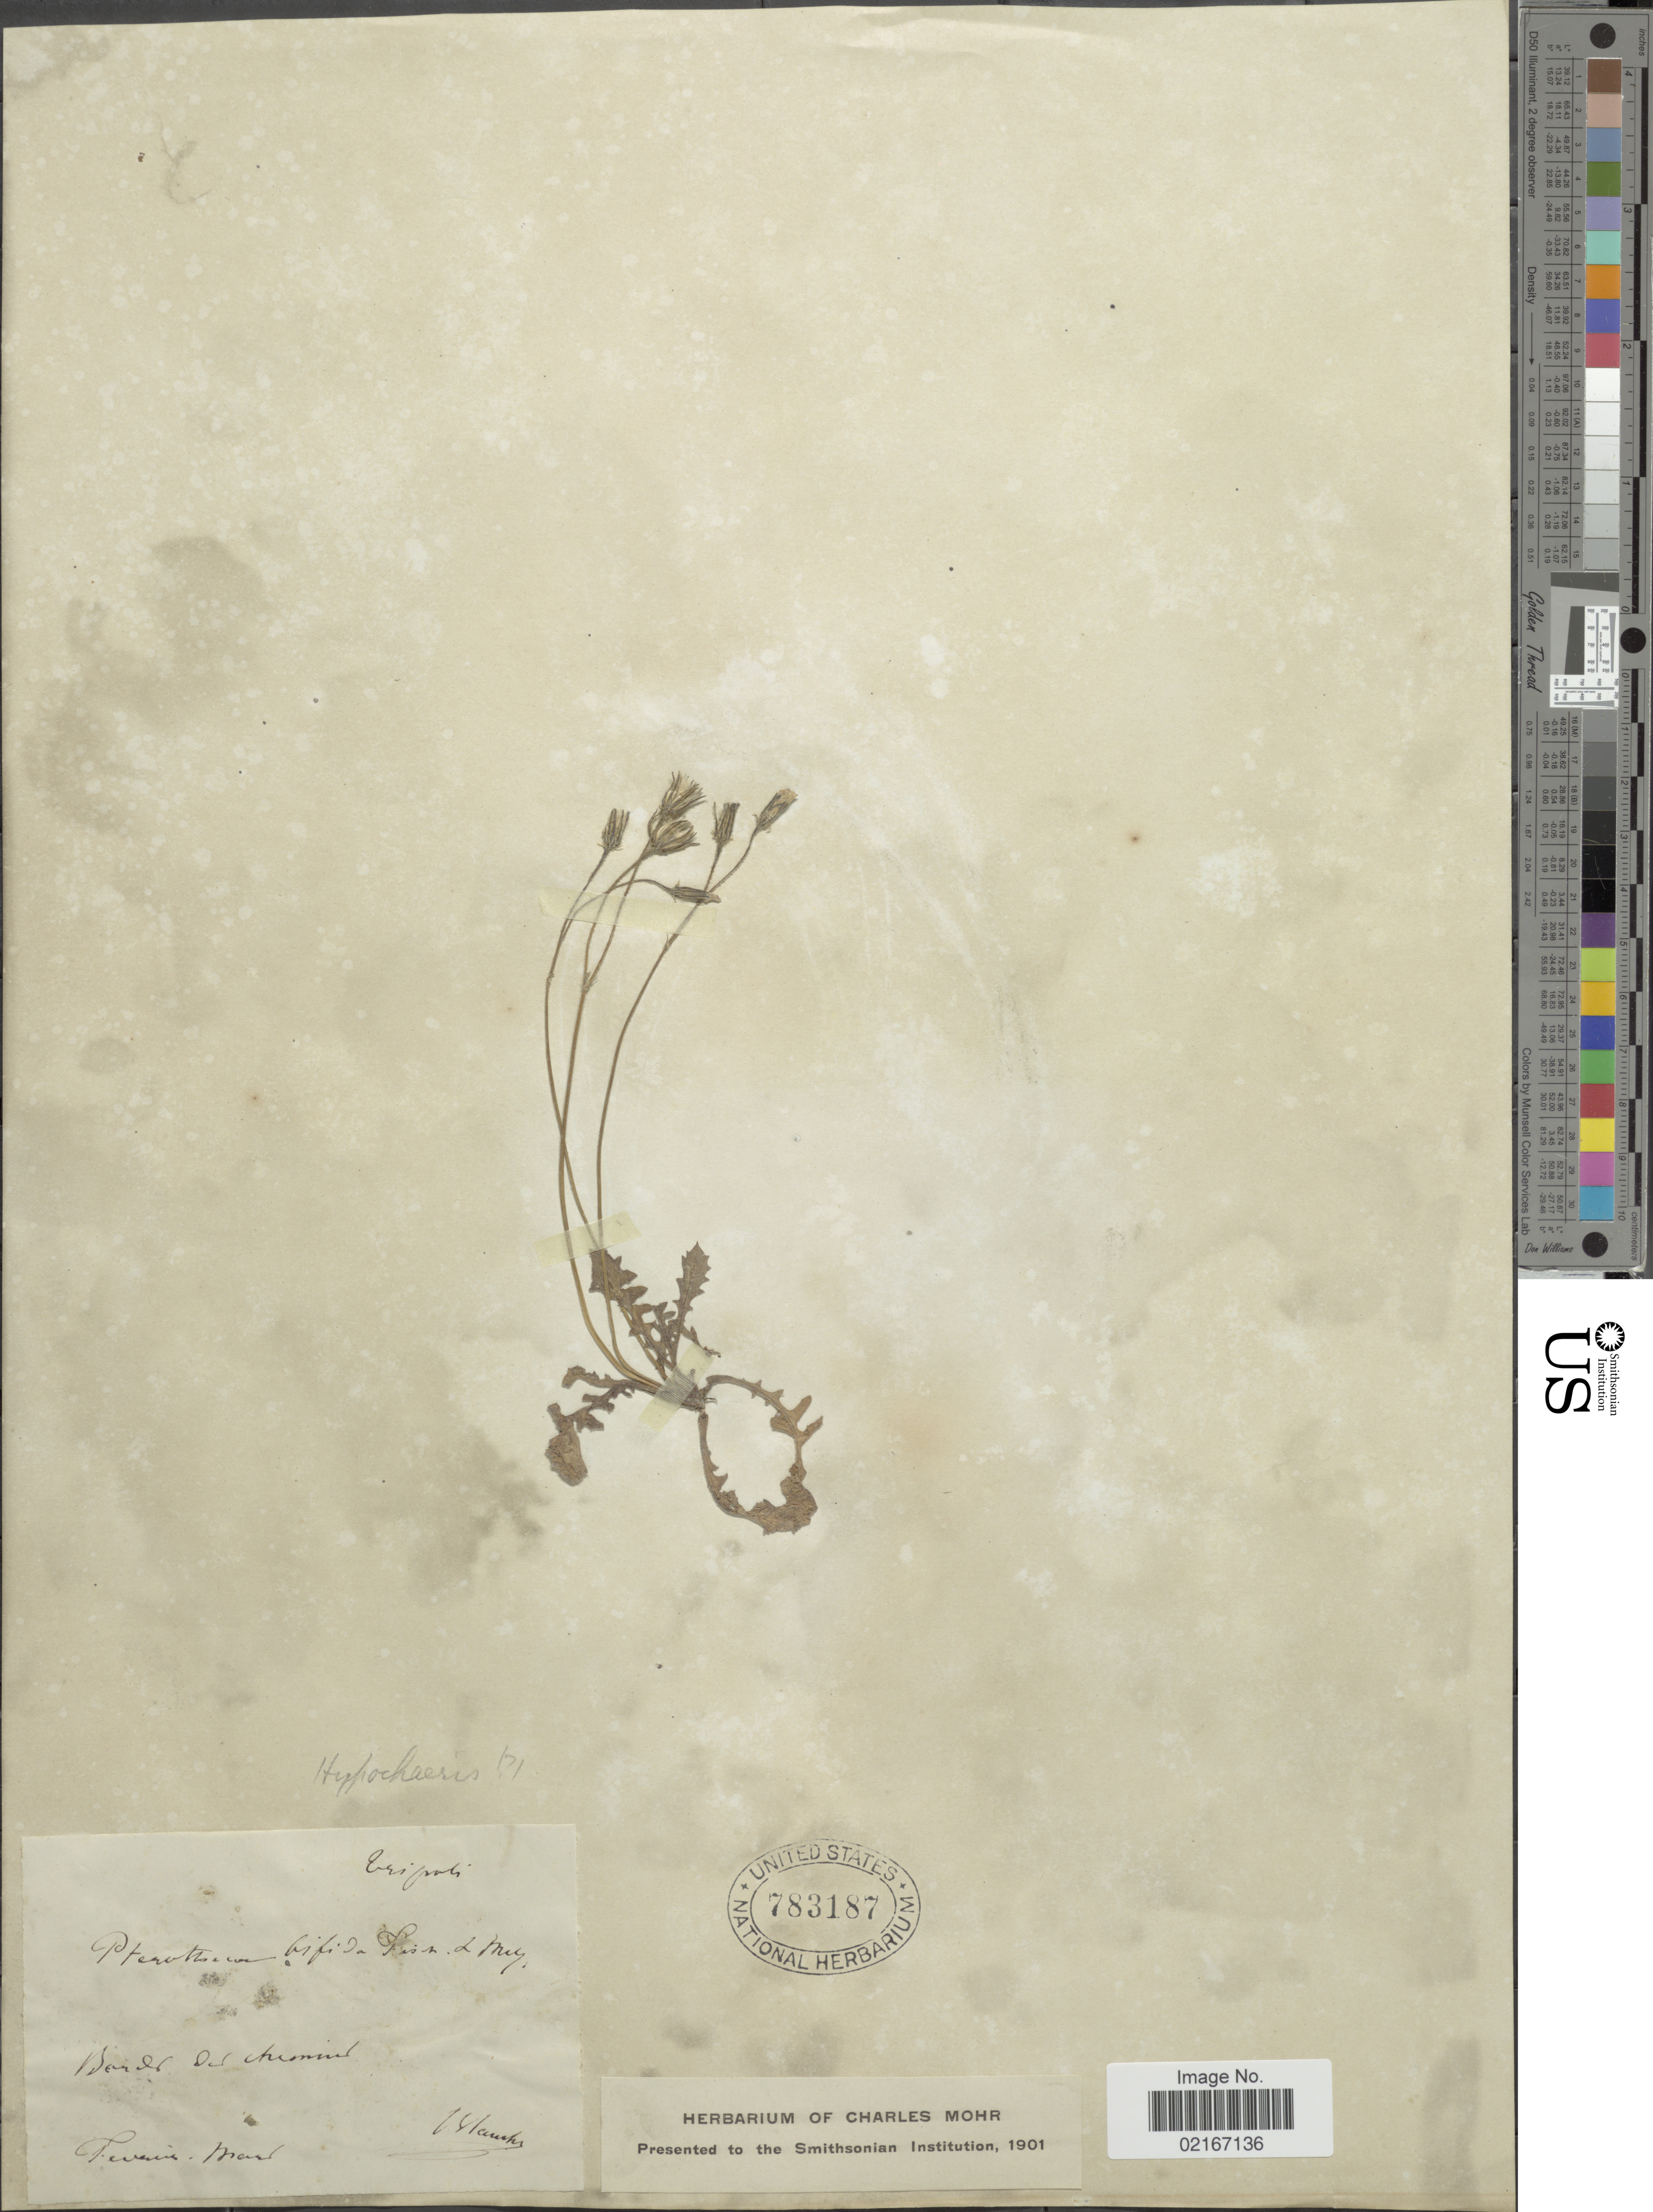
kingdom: Plantae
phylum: Tracheophyta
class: Magnoliopsida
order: Asterales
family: Asteraceae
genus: Hypochaeris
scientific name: Hypochaeris sp.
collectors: I. Blanche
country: Lebanon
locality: Tripoli [Lebanon]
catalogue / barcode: US 783187